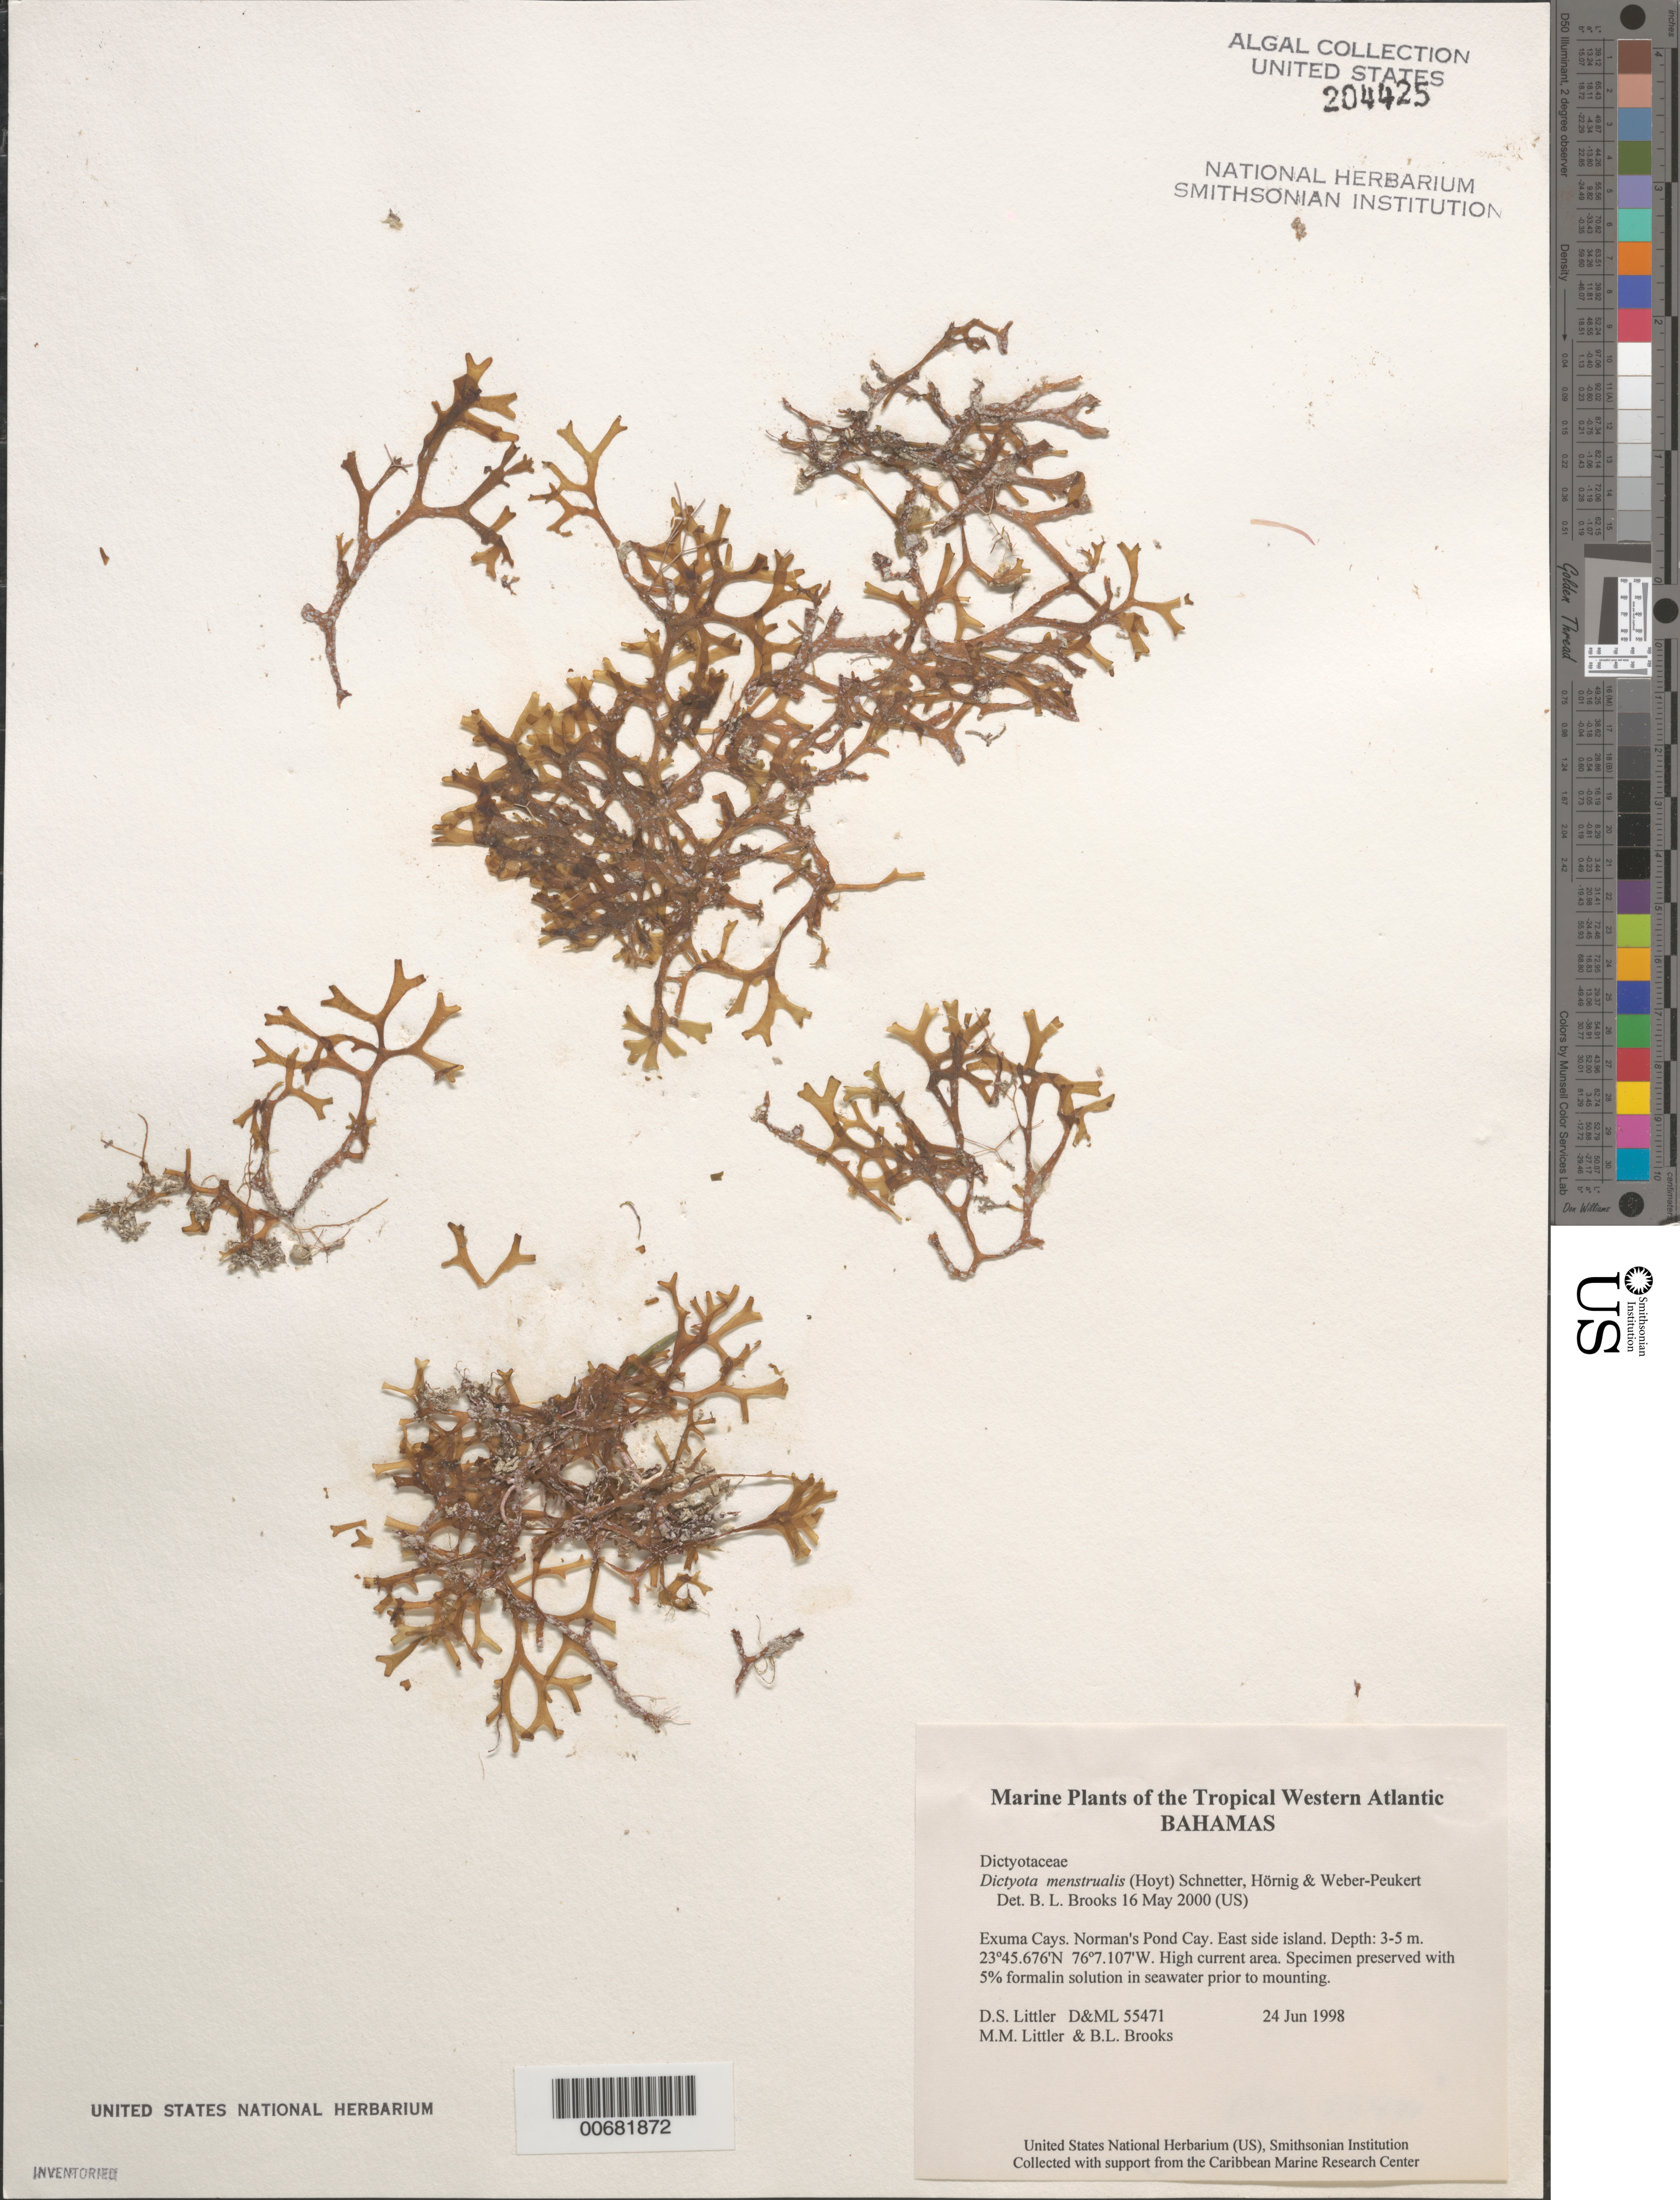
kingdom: Chromista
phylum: Ochrophyta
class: Phaeophyceae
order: Dictyotales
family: Dictyotaceae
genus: Dictyota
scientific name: Dictyota menstrualis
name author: (Hoyt) Schnetter et al.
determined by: Brooks, B. L., (BOT), Smithsonian Institution - National Museum of Natural History (UNITED STATES)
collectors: D. S. Littler, M. M. Littler & B. Brooks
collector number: D&ML 55471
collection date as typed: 24 Jun 1998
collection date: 1998-06-24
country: Bahamas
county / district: Exuma District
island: Norman's Pond Cay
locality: East side of island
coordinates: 23 45.676' N, 76 7.107' W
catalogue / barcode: US 204425